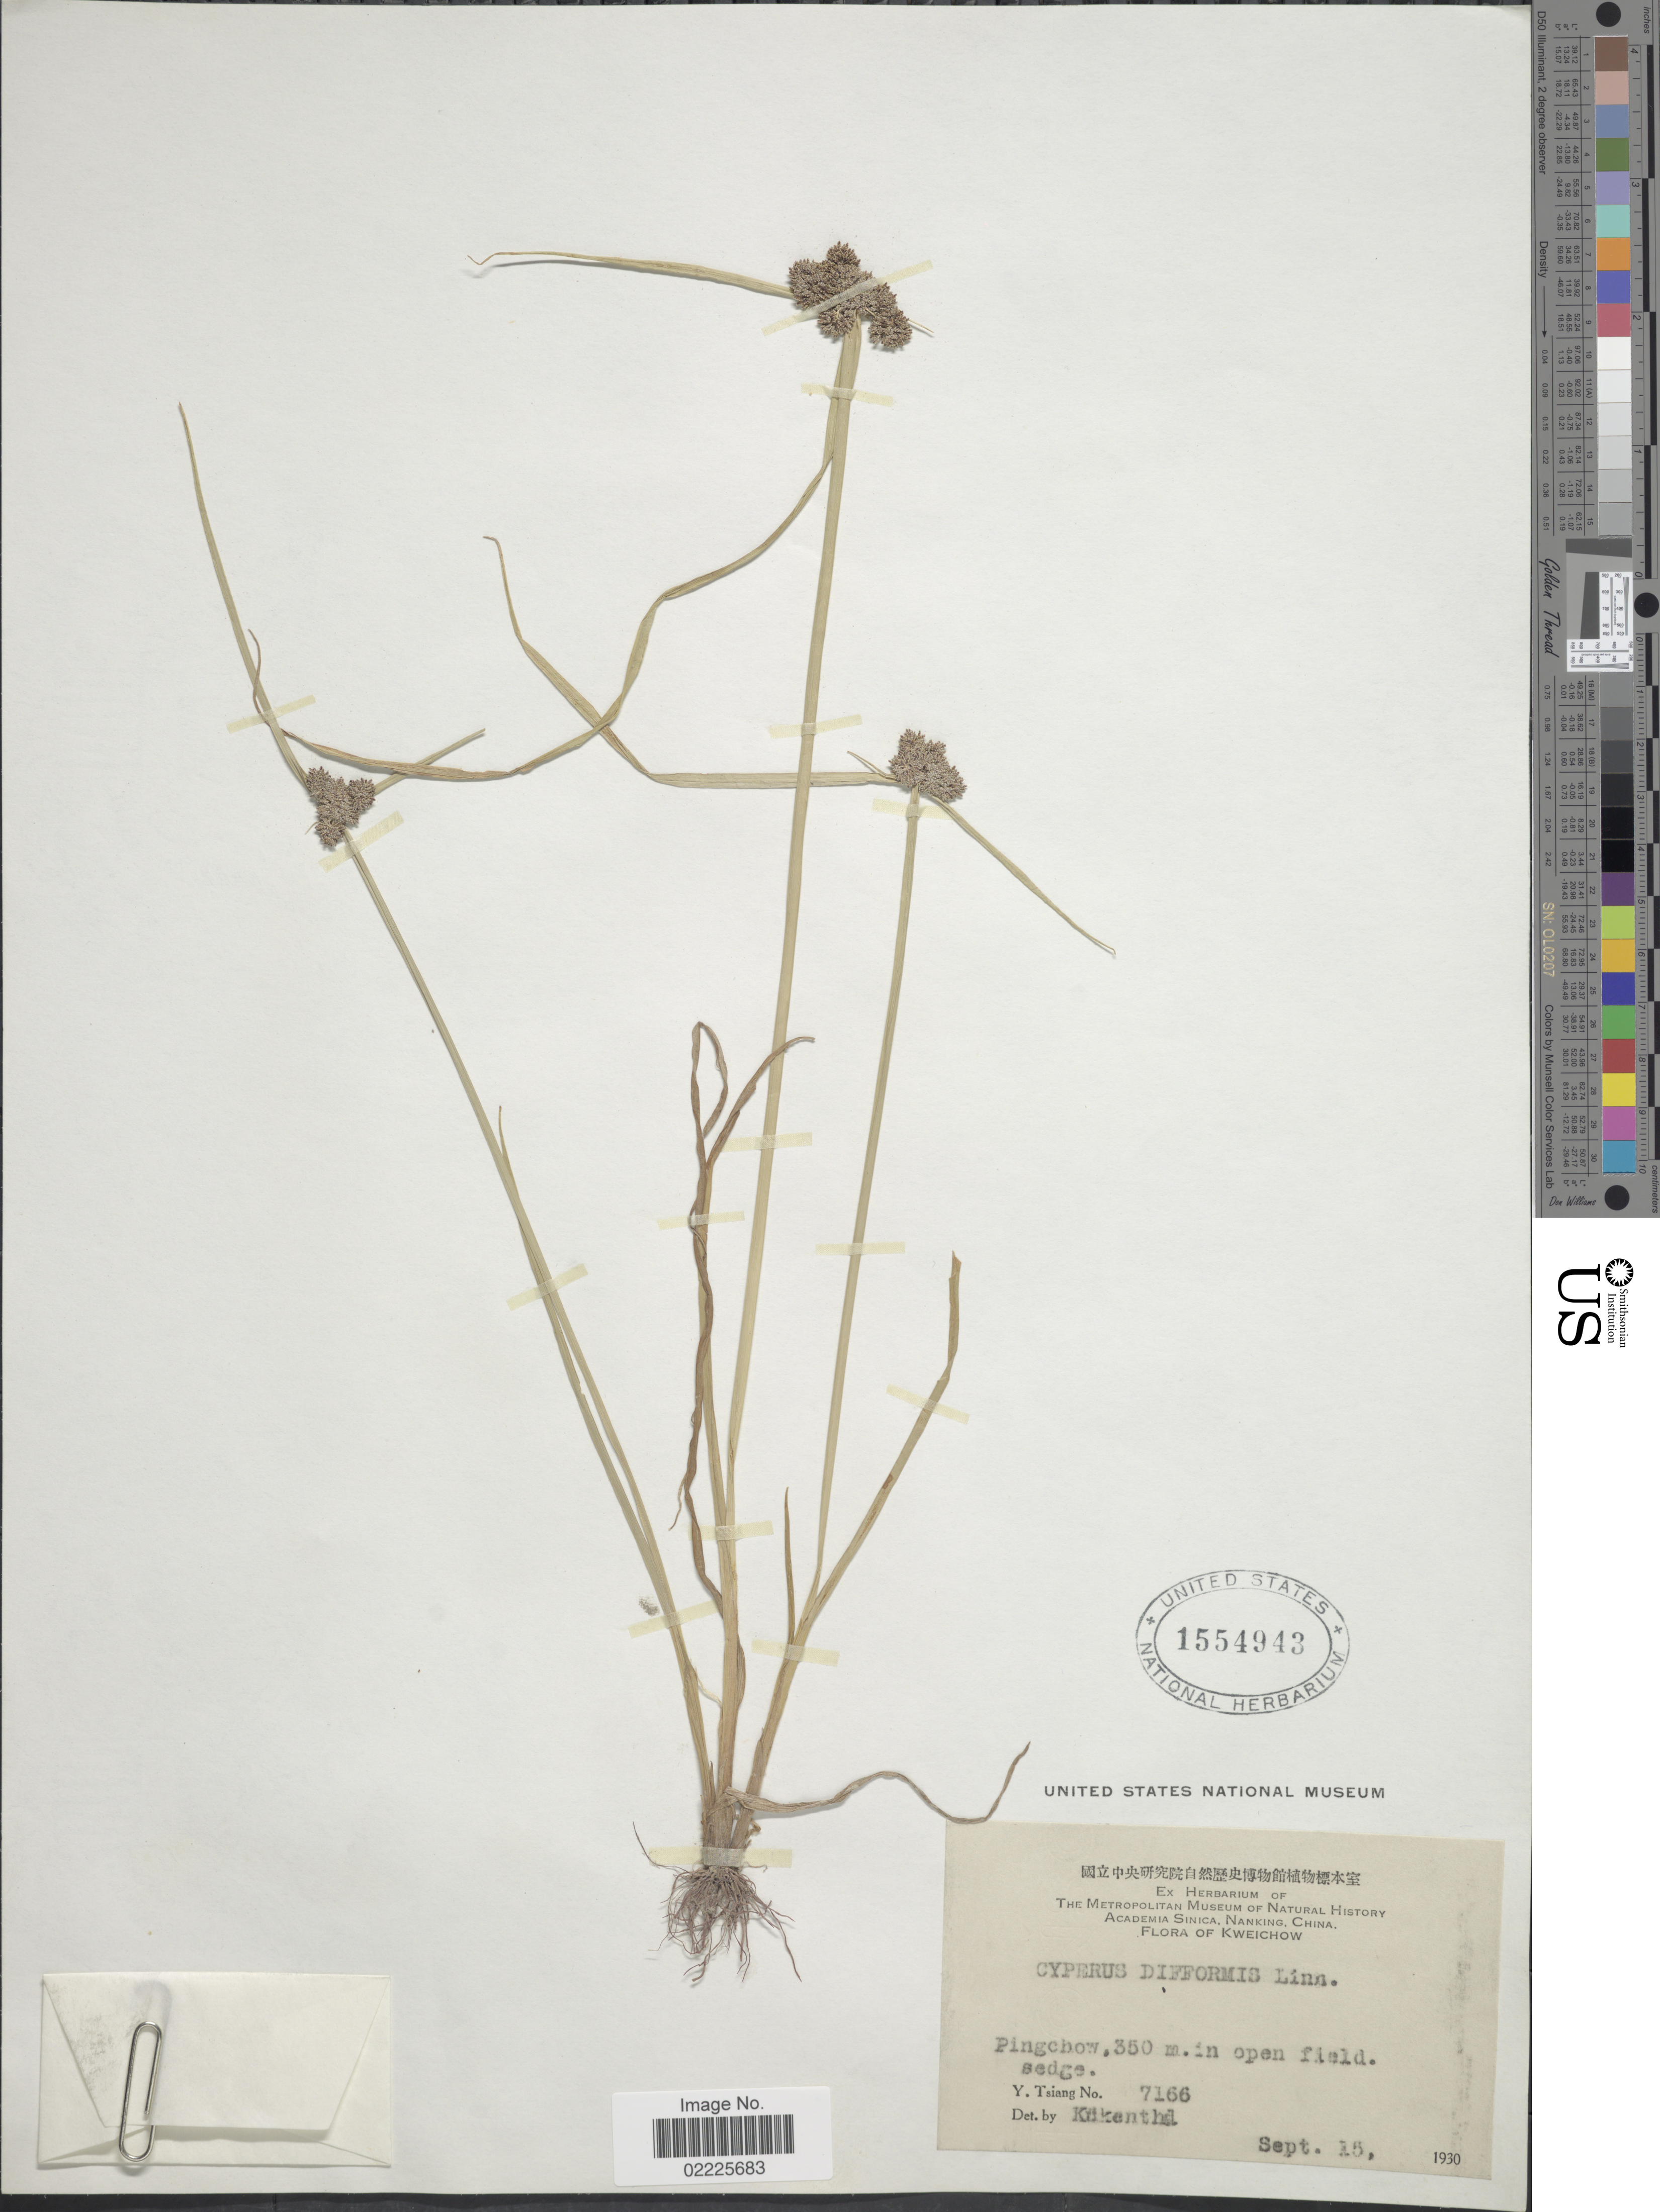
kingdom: Plantae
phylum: Tracheophyta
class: Liliopsida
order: Poales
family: Cyperaceae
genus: Cyperus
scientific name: Cyperus difformis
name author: L.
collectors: Y. Tsiang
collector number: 7166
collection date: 1930-09-15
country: China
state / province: Guizhou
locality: Pingchow, in open field.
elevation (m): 350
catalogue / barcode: US 1554943